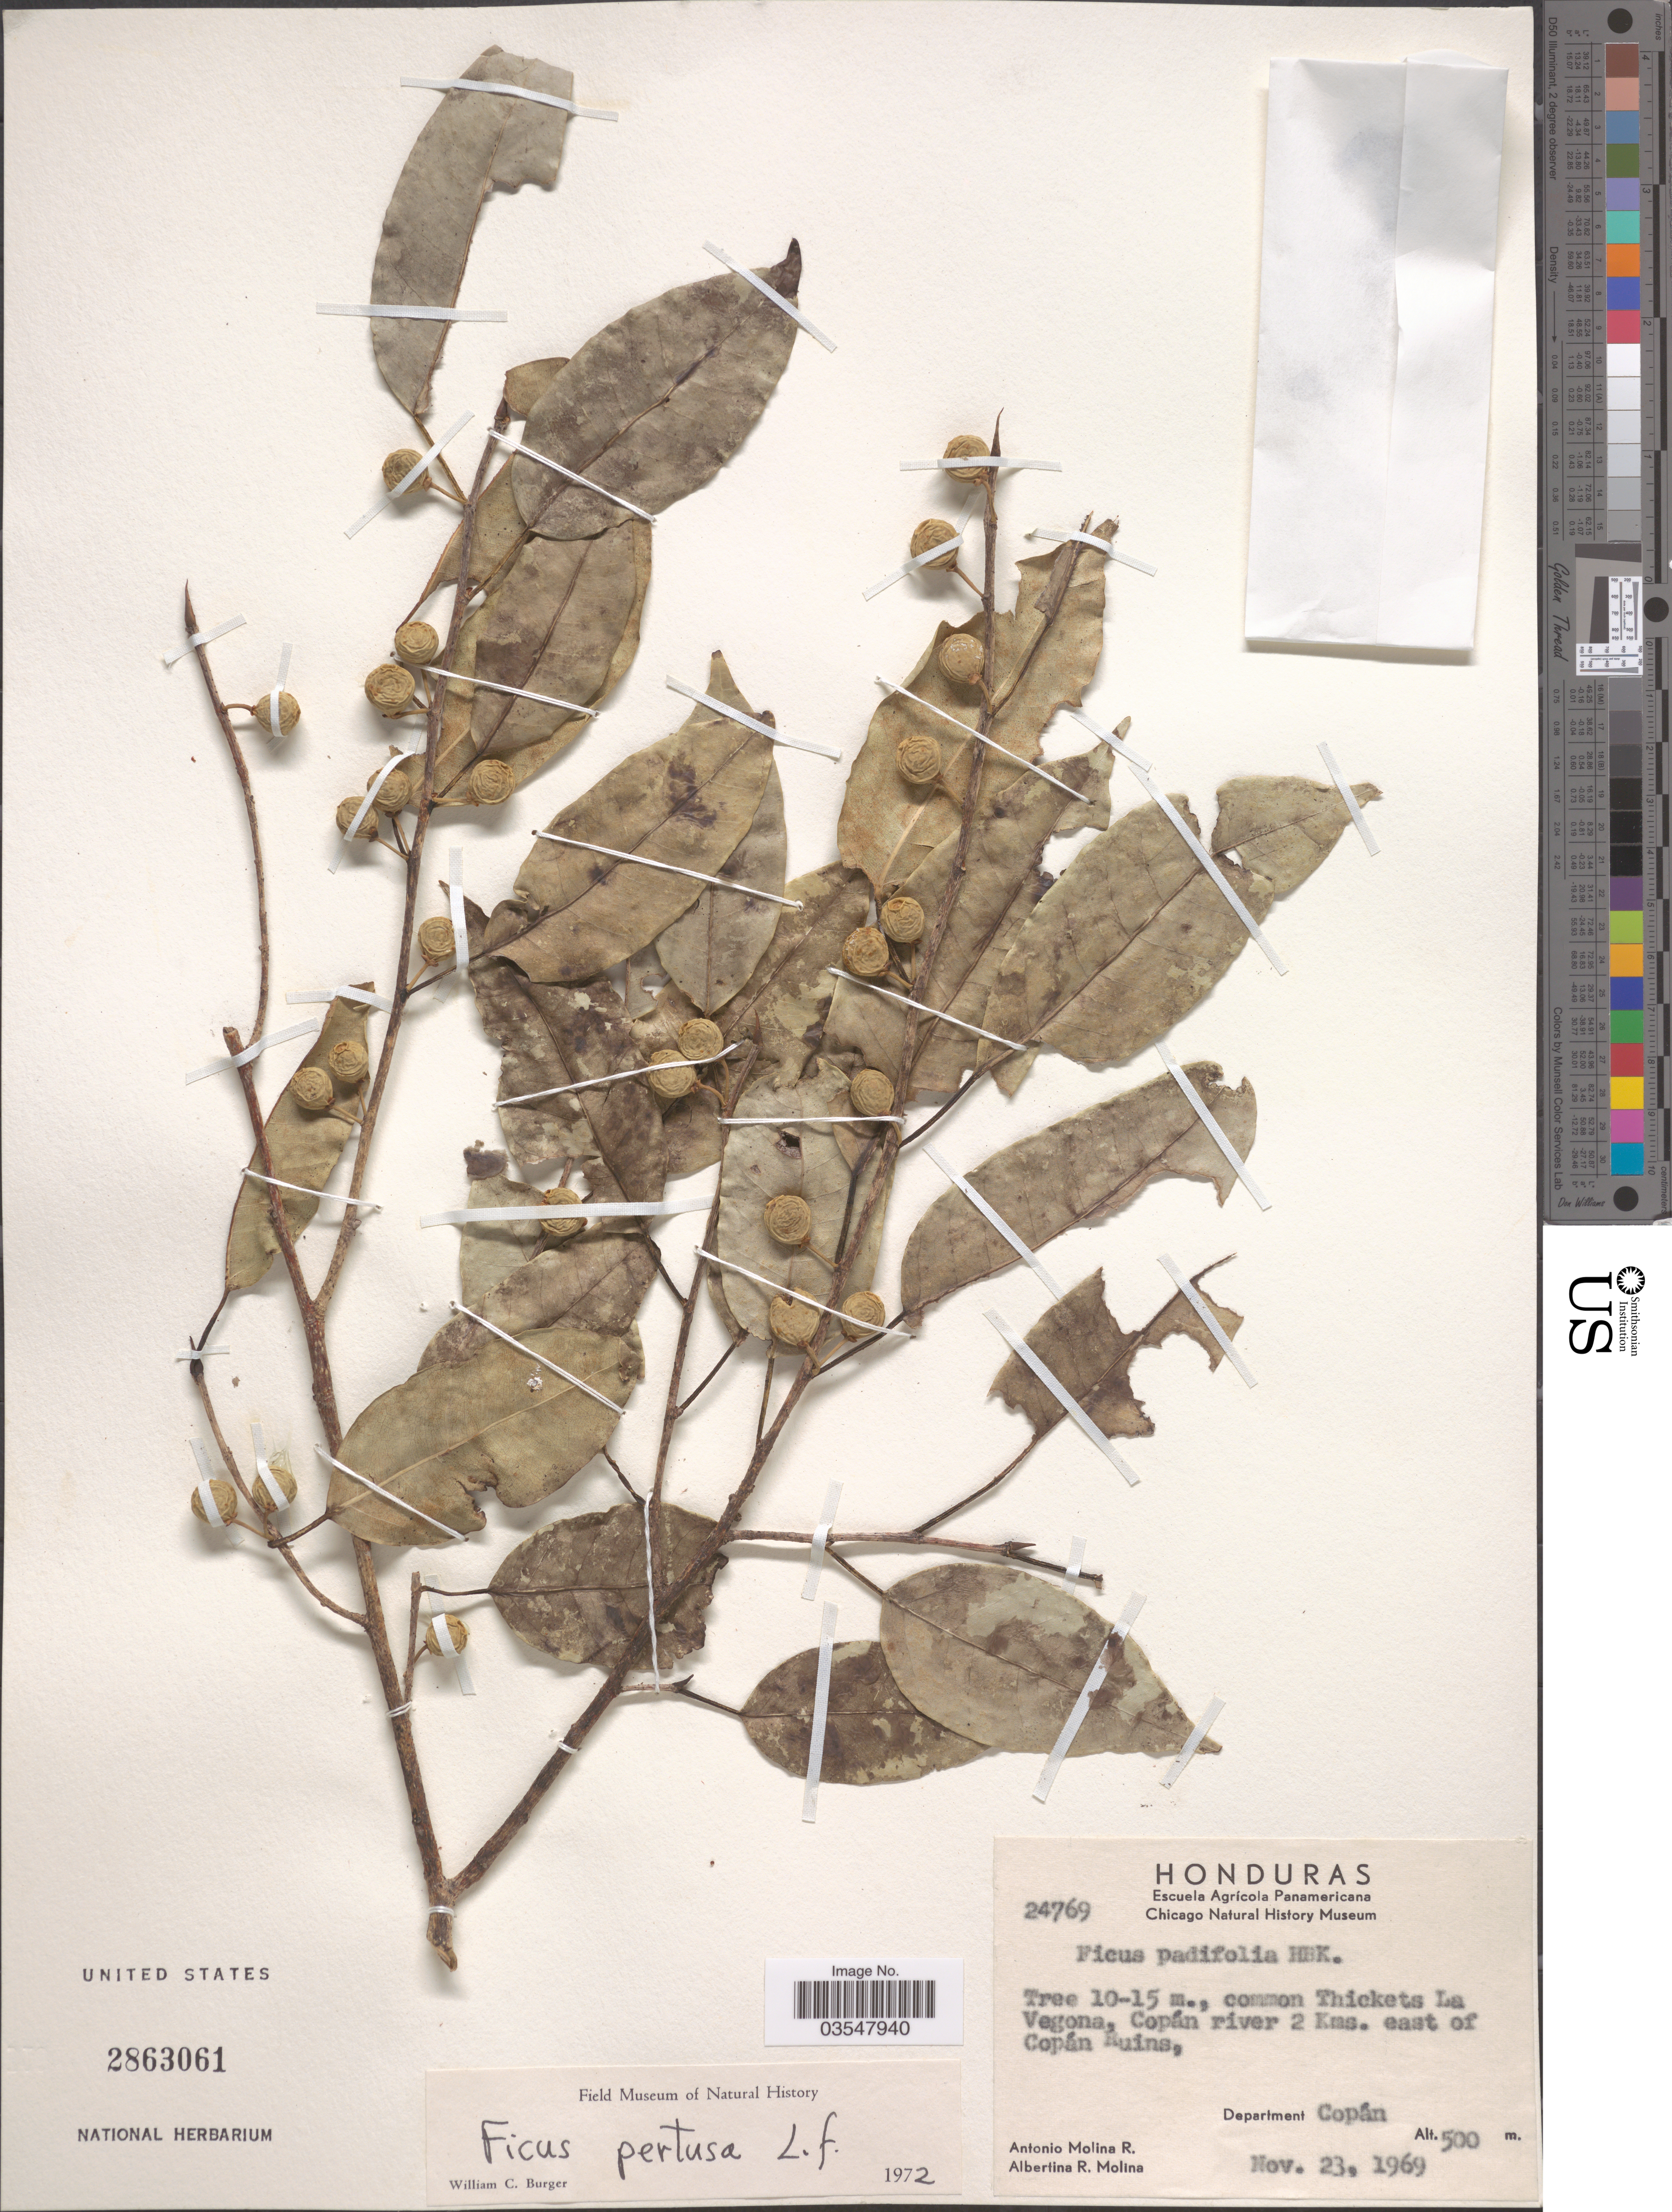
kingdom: Plantae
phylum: Tracheophyta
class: Magnoliopsida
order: Rosales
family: Moraceae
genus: Ficus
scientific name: Ficus pertusa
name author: L. f.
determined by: Burger, William C.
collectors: A. Molina R. & A. R. Molina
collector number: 24769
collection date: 1969-11-23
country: Honduras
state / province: Copan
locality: Copán river 2 Kms. east of Copán Ruins, Department Copán.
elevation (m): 500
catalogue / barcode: US 2863061